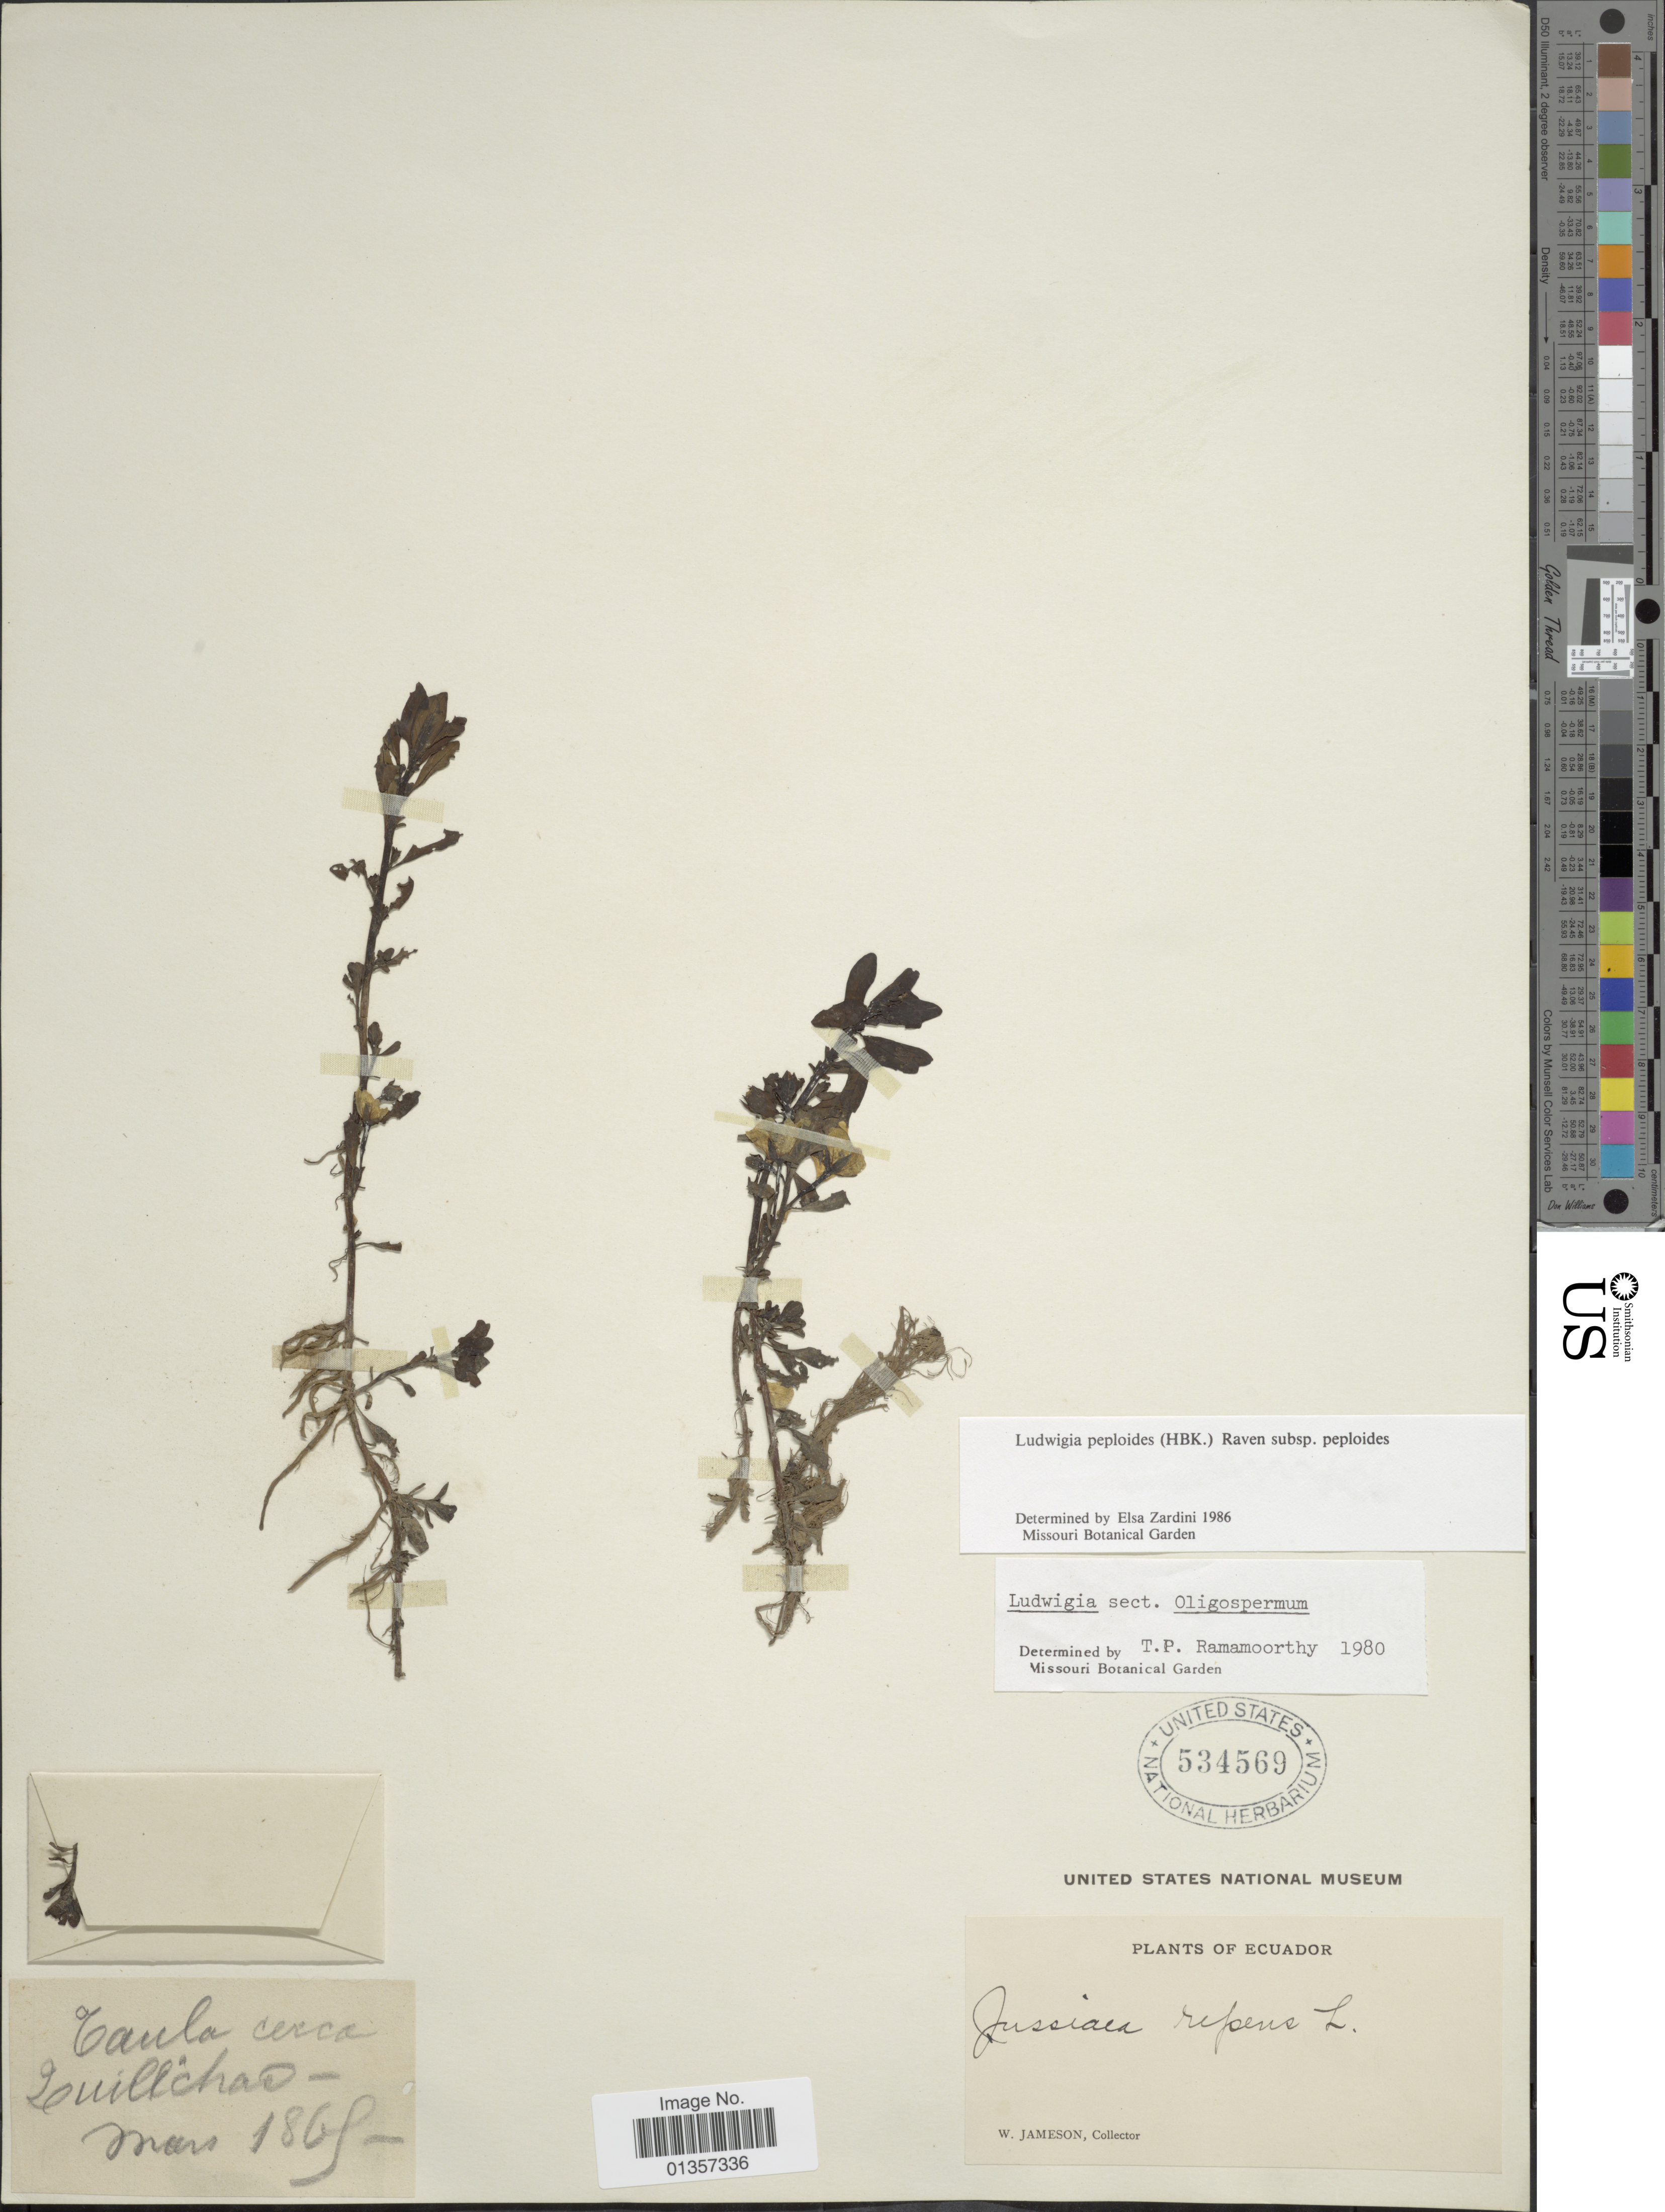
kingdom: Plantae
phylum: Tracheophyta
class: Magnoliopsida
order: Myrtales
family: Onagraceae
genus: Ludwigia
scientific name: Ludwigia peploides subsp. peploides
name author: (Kunth) P.H. Raven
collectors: W. Jameson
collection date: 1869-03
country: Ecuador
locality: Caula cerca Cuillchao [interpreted]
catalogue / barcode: US 534569